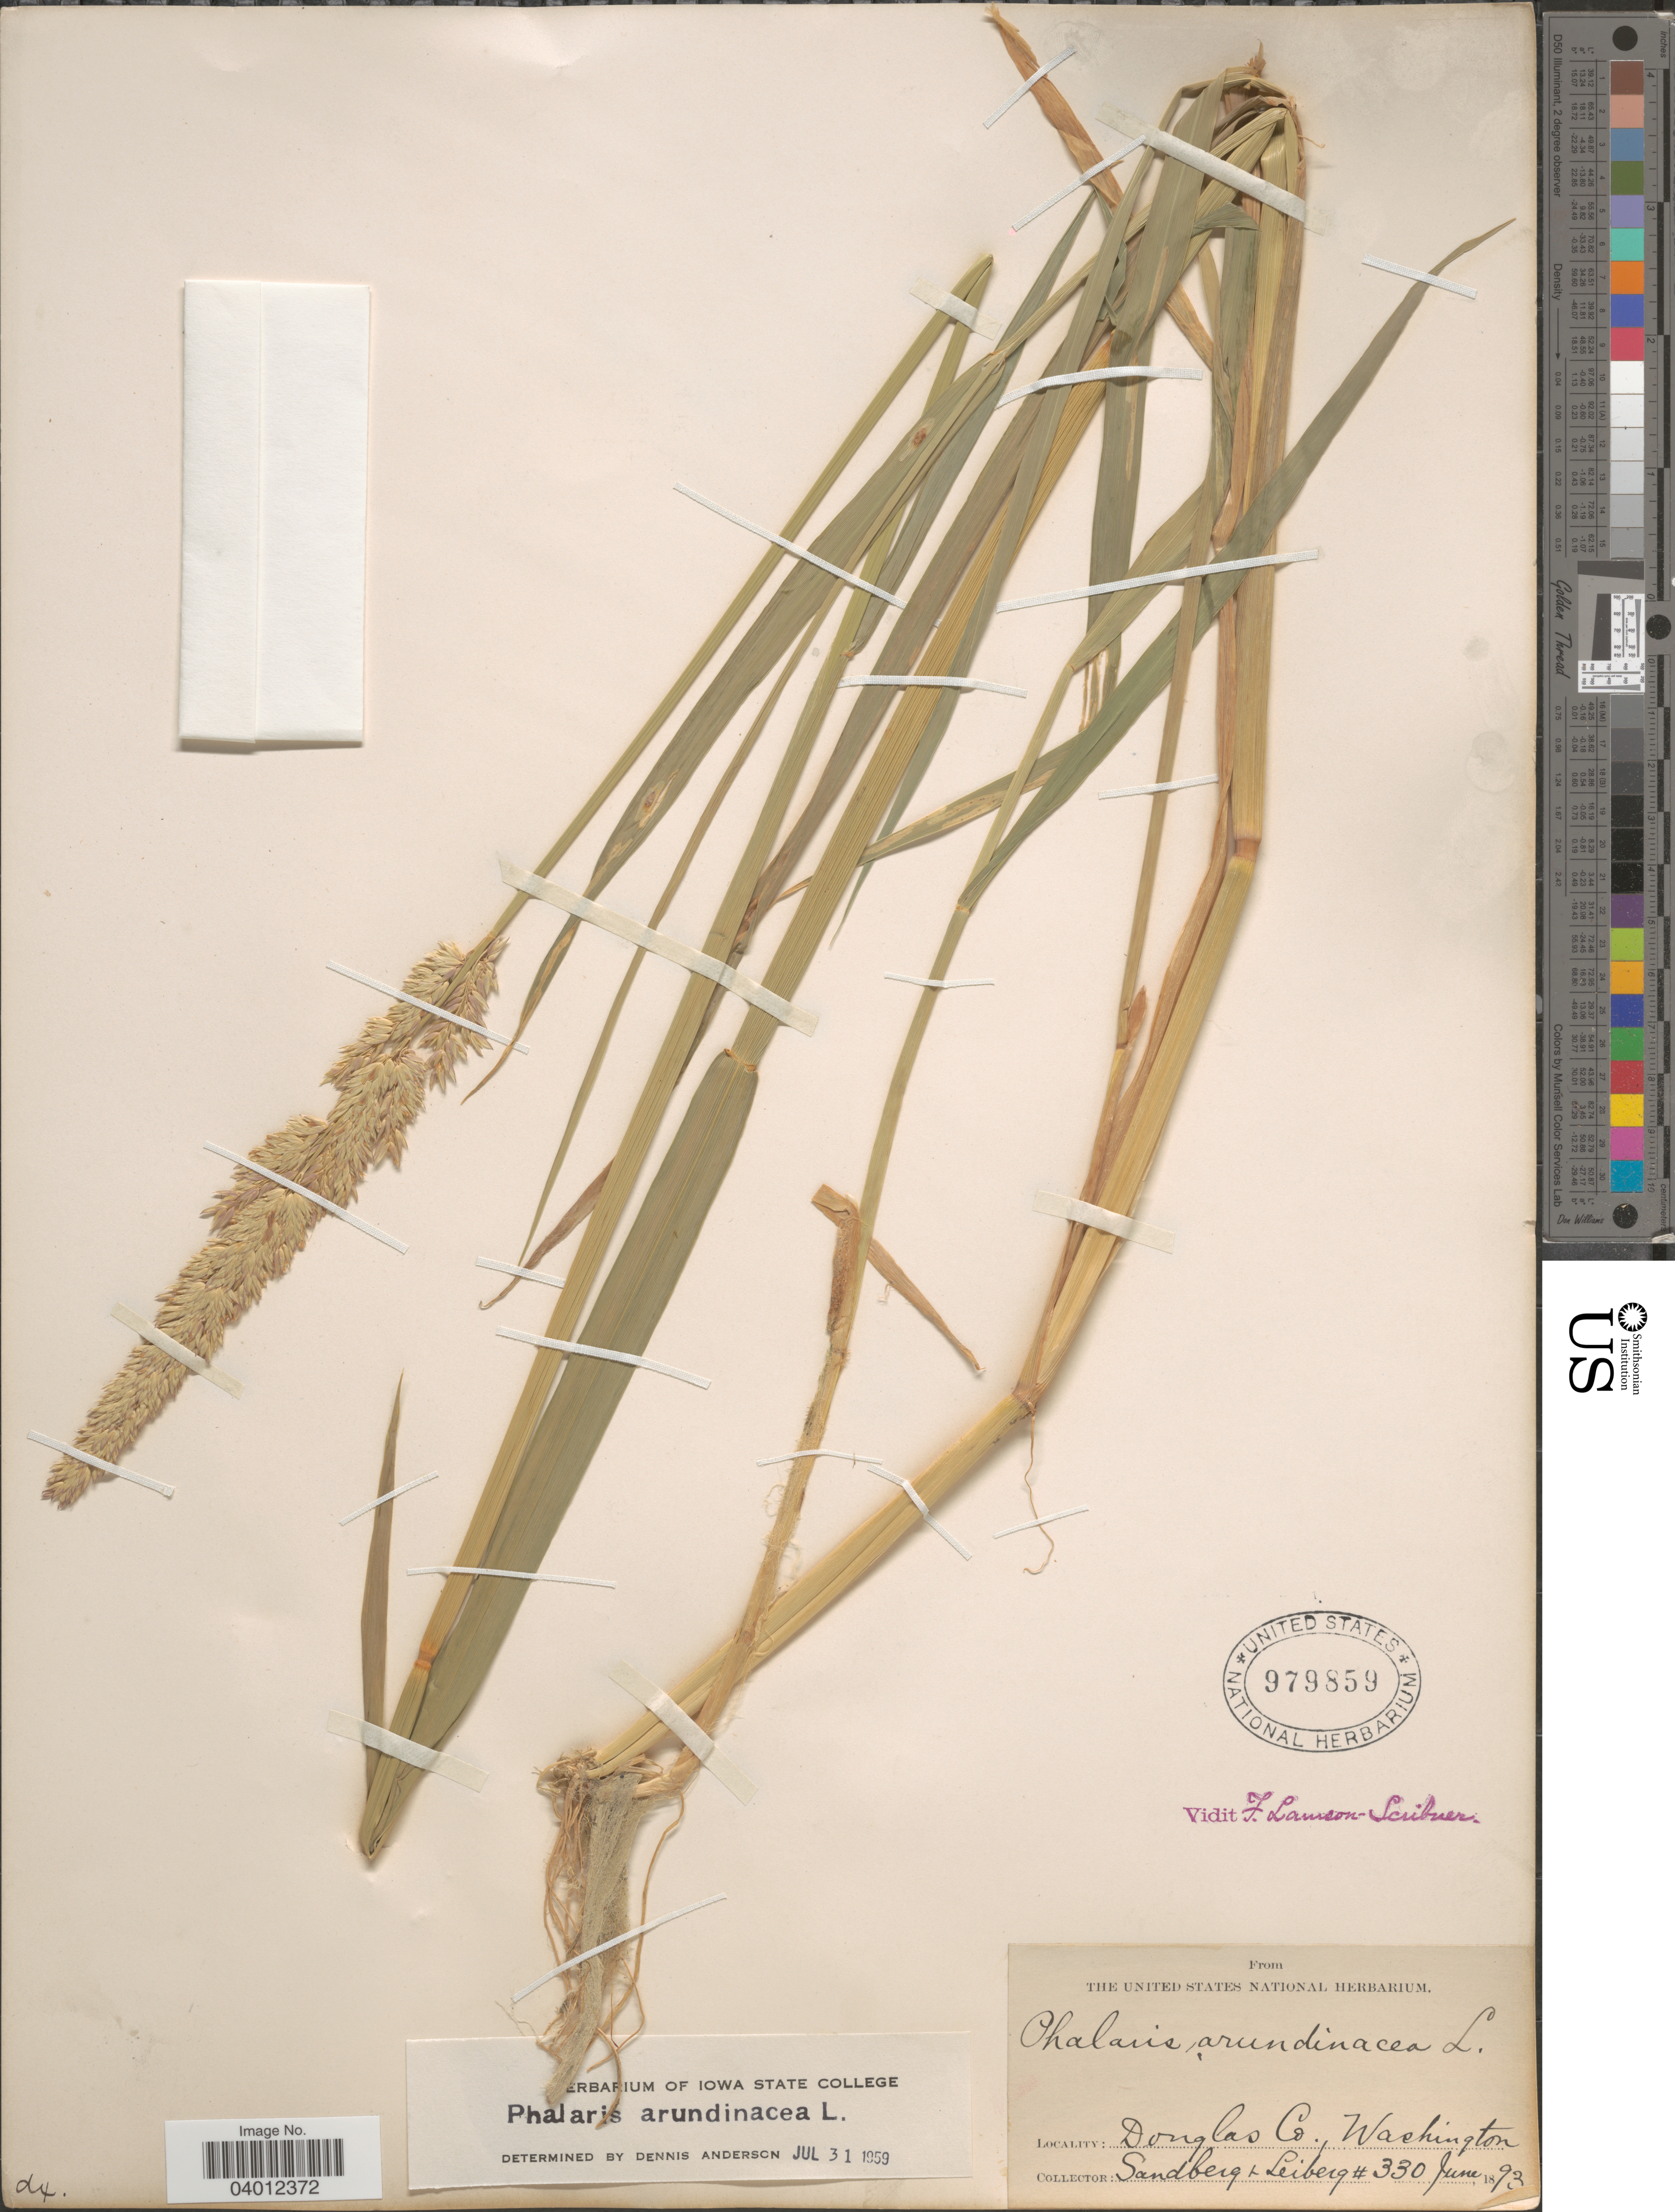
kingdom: Plantae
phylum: Tracheophyta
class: Liliopsida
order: Poales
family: Poaceae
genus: Phalaris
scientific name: Phalaris arundinacea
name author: L.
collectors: Sandberg & -. Leiberg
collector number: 330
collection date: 1893-06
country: United States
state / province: Washington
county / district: Douglas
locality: Douglas Co.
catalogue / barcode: US 979859